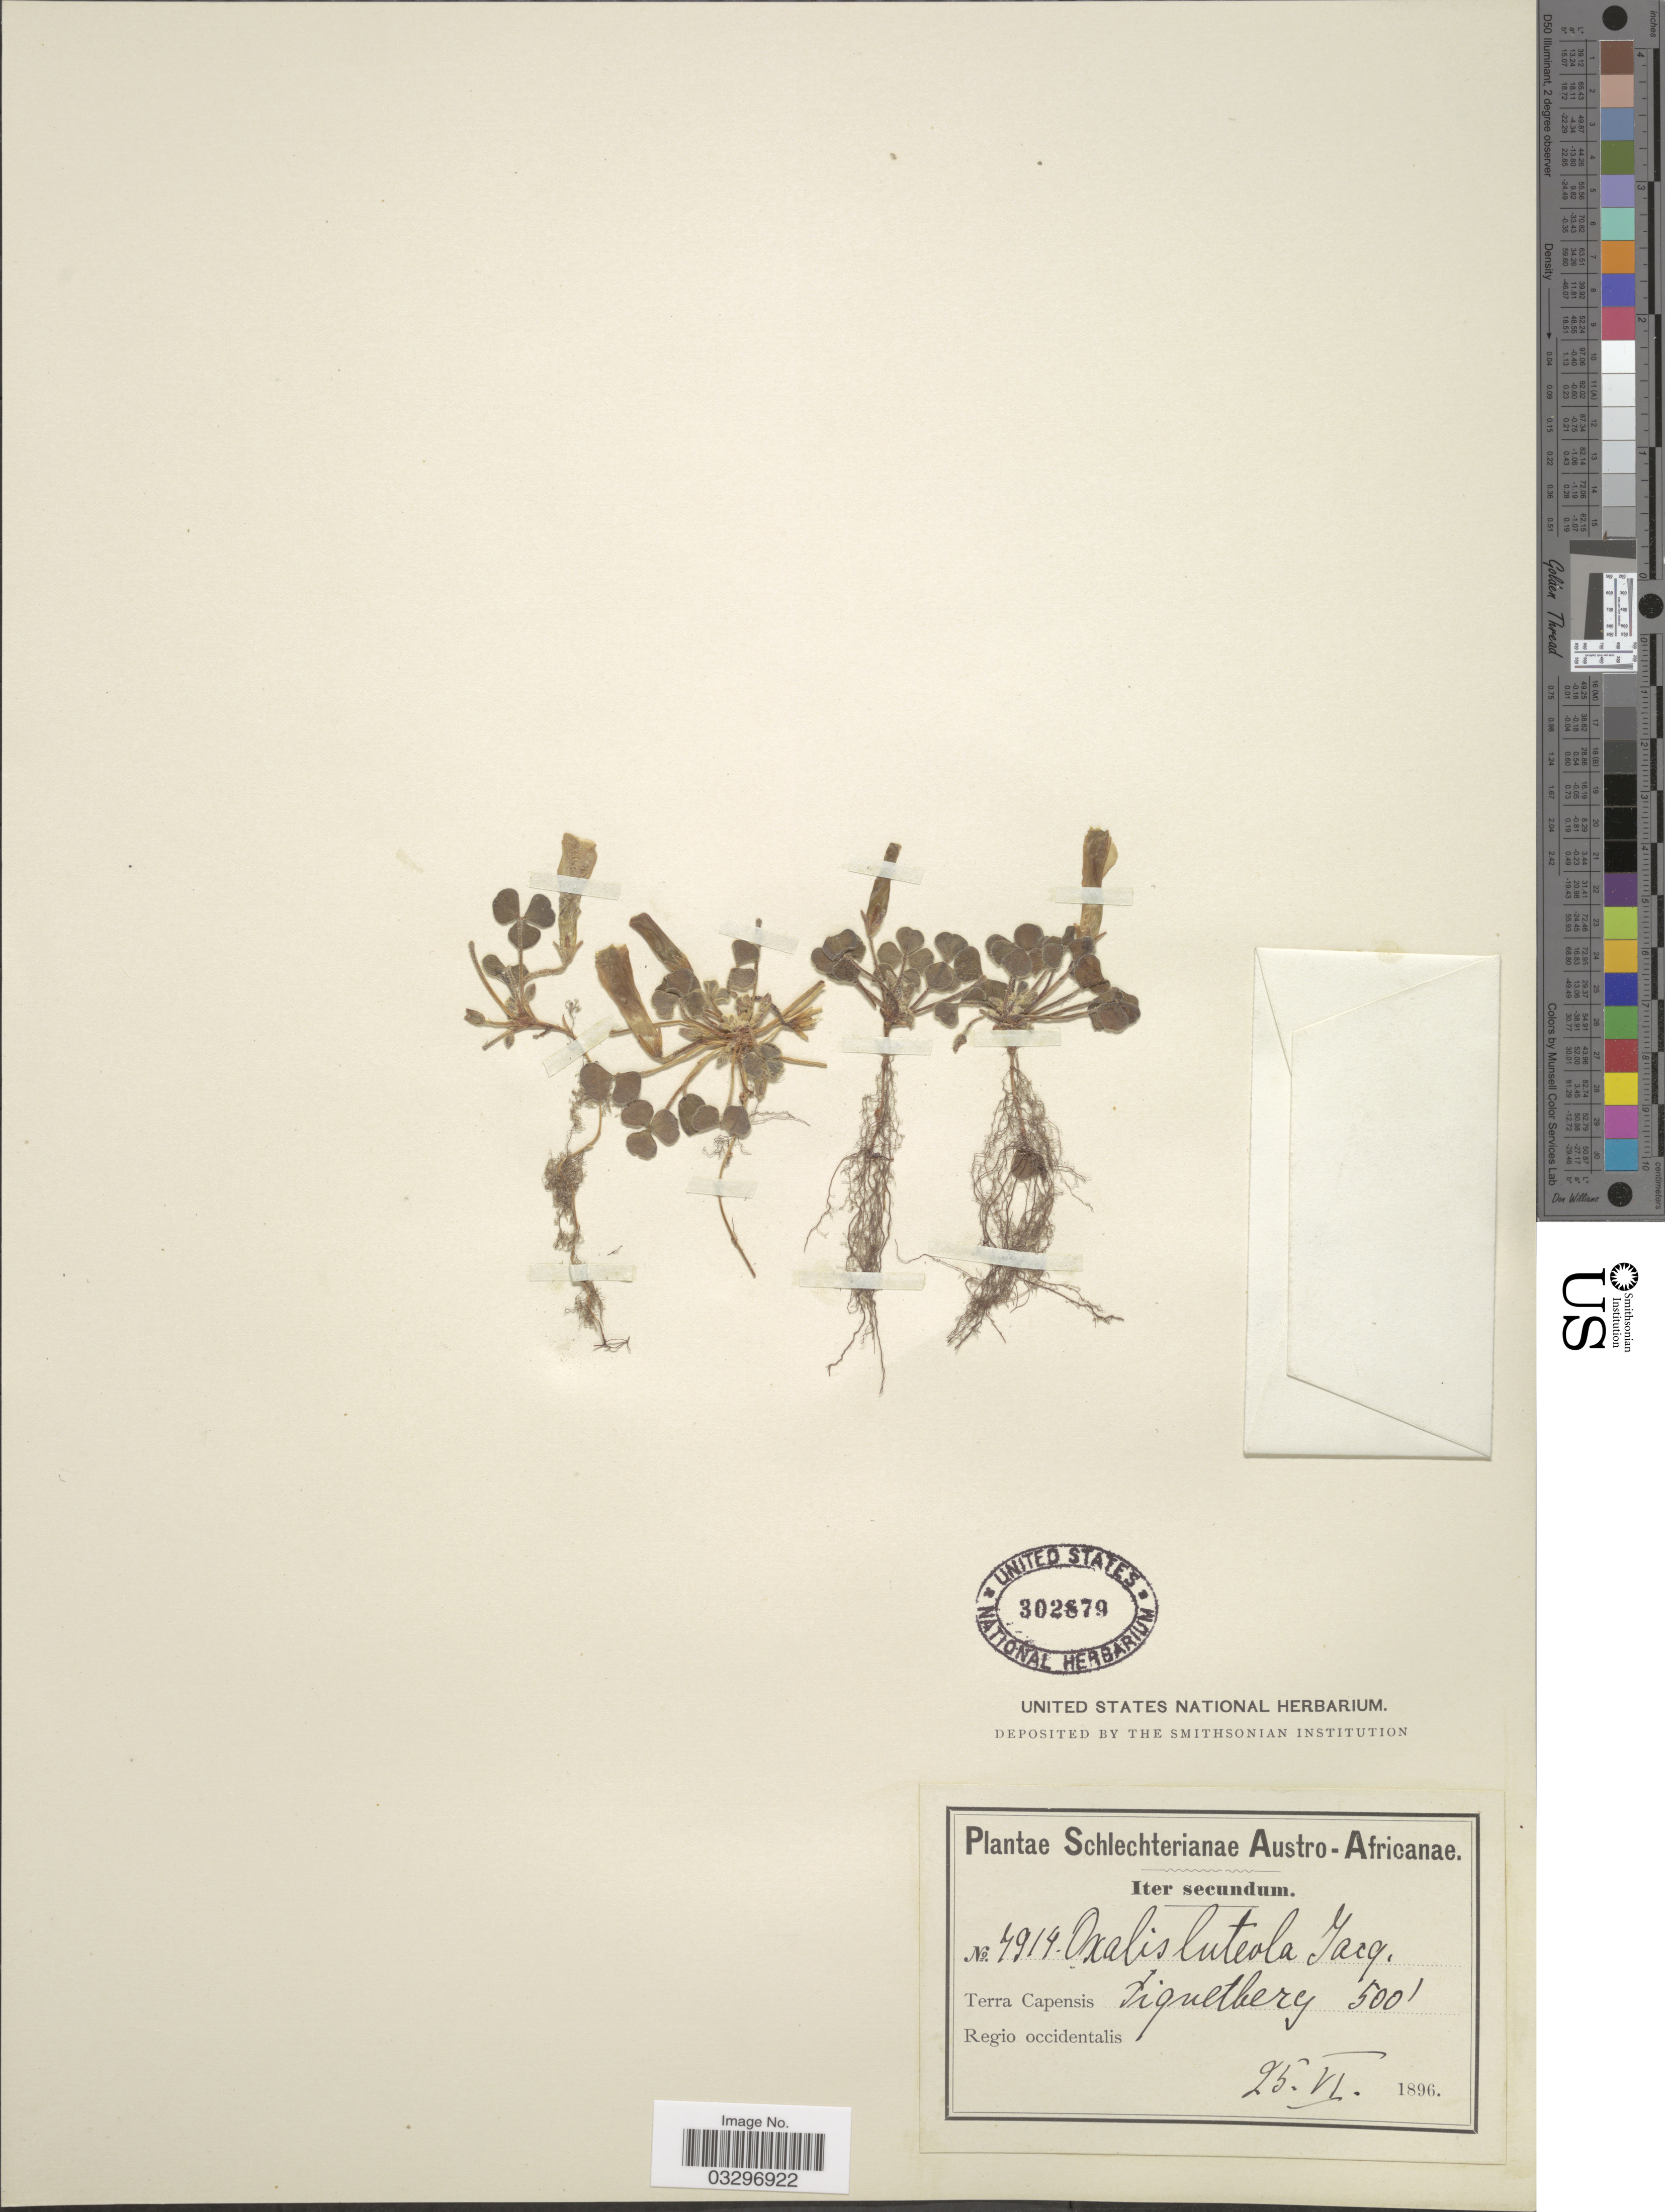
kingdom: Plantae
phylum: Tracheophyta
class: Magnoliopsida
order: Oxalidales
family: Oxalidaceae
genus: Oxalis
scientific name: Oxalis luteola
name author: Jacq.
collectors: Schlechter, --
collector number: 4914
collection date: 1896-06-25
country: South Africa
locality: Austro-Africanae. Terra Capensis. Piquetberg. Regio occidentalis.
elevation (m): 152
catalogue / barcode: US 302879